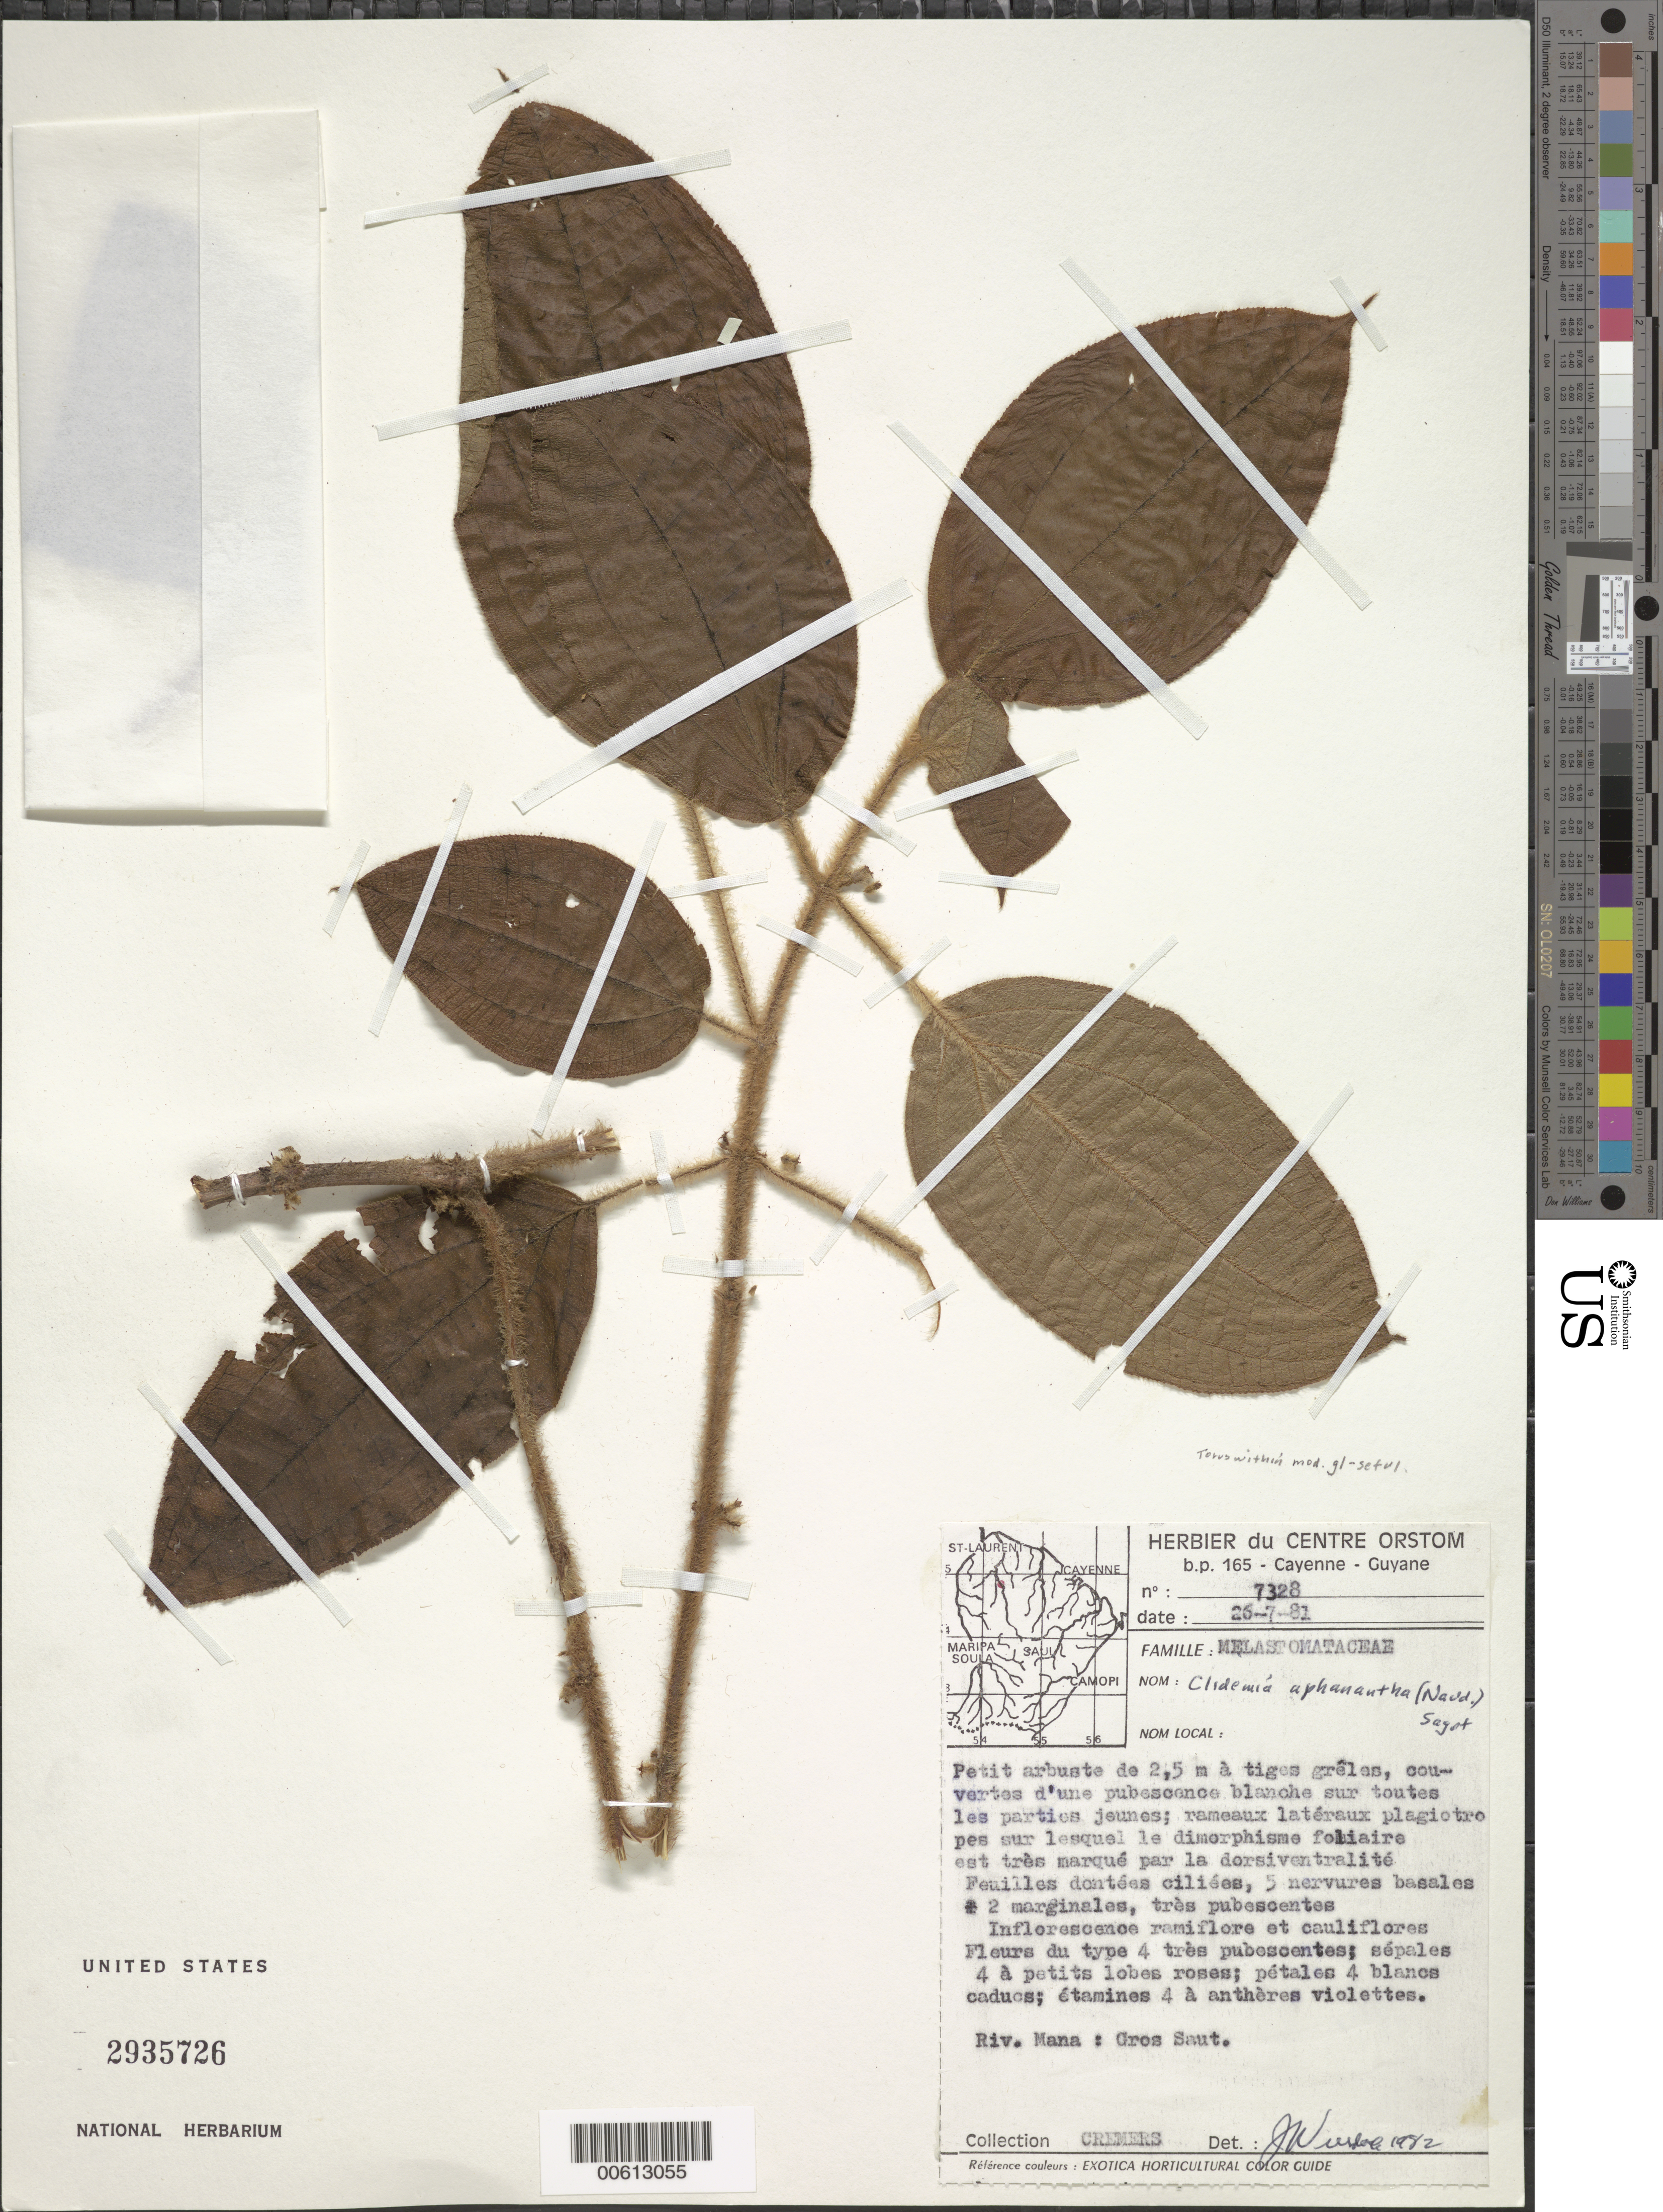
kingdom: Plantae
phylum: Tracheophyta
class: Magnoliopsida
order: Myrtales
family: Melastomataceae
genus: Clidemia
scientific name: Clidemia aphanantha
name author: (Naudin) Sagot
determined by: Wurdack, John J., (US), US (UNITED STATES)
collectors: G. Cremers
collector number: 7328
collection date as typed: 26-Jul-81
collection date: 1981-07-26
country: French Guiana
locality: Rivière Mana, Gros Saut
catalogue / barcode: US 2935726